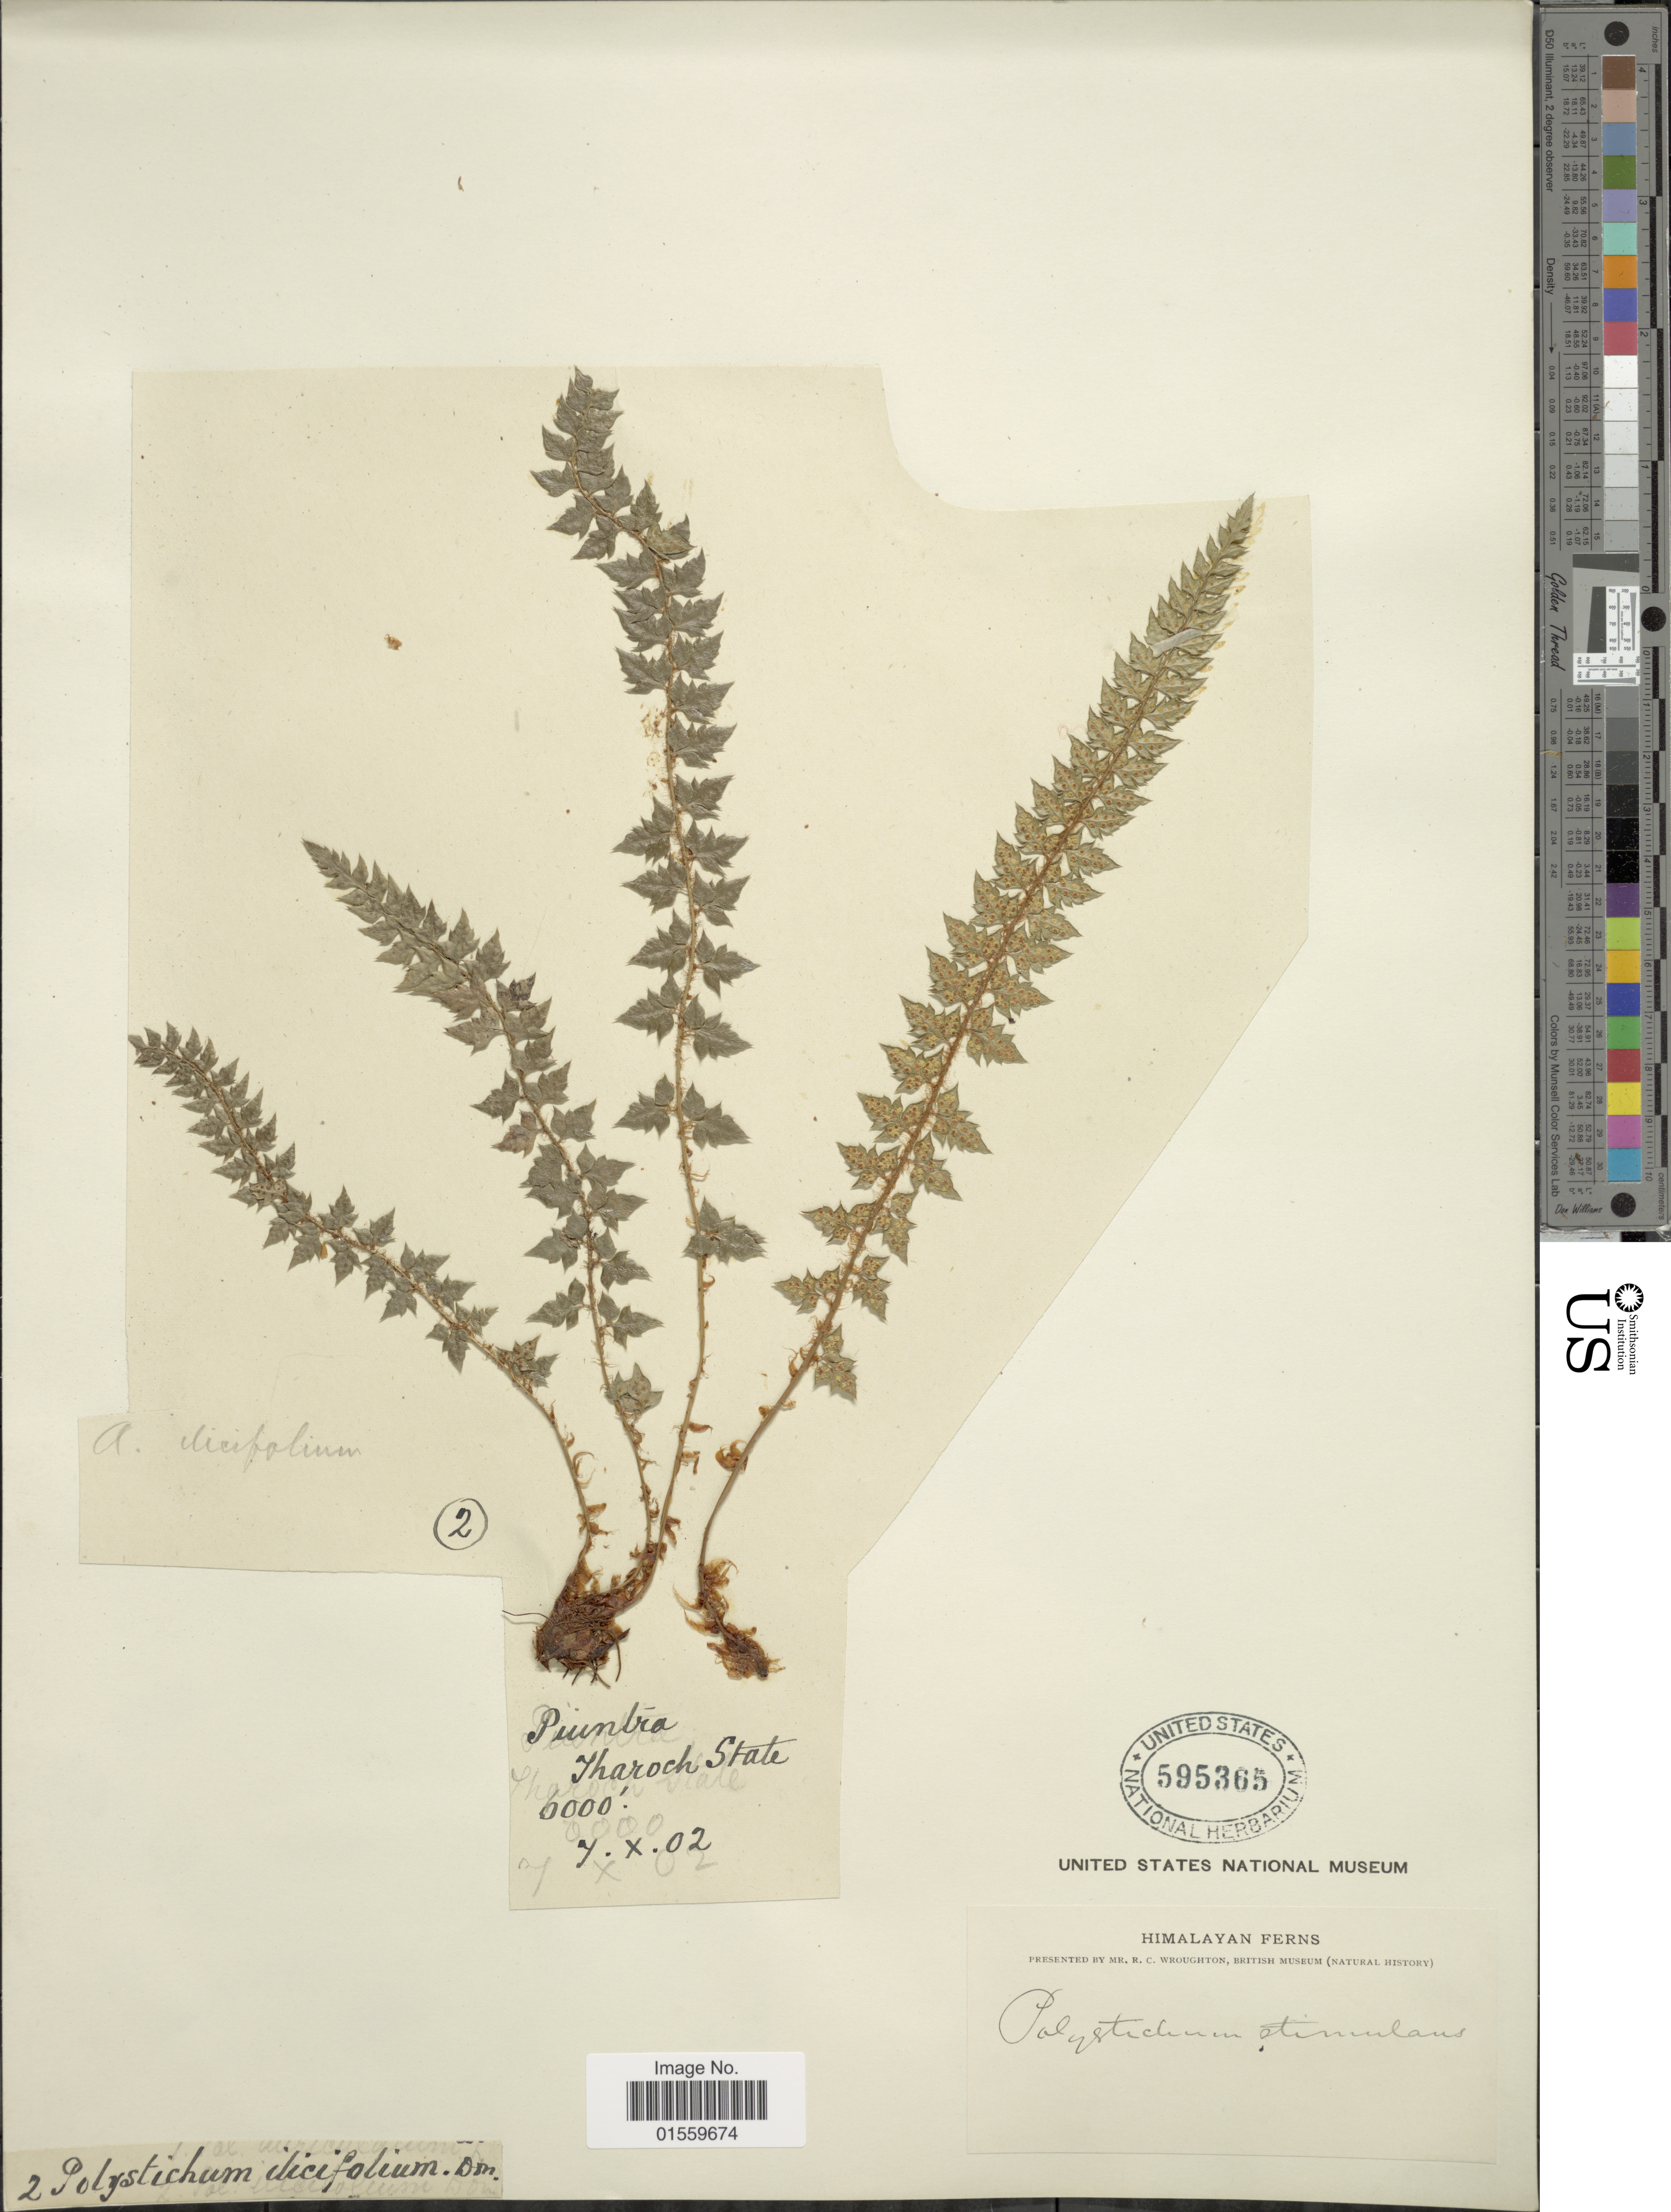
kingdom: Plantae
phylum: Tracheophyta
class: Polypodiopsida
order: Polypodiales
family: Dryopteridaceae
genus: Polystichum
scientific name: Polystichum stimulans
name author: (Kunze ex Mett.) Bedd.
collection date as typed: Transcribed d/m/y: 7/10/2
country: India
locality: Himalaya, Puinbria, Iharoch State.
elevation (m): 1829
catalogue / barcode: US 595365